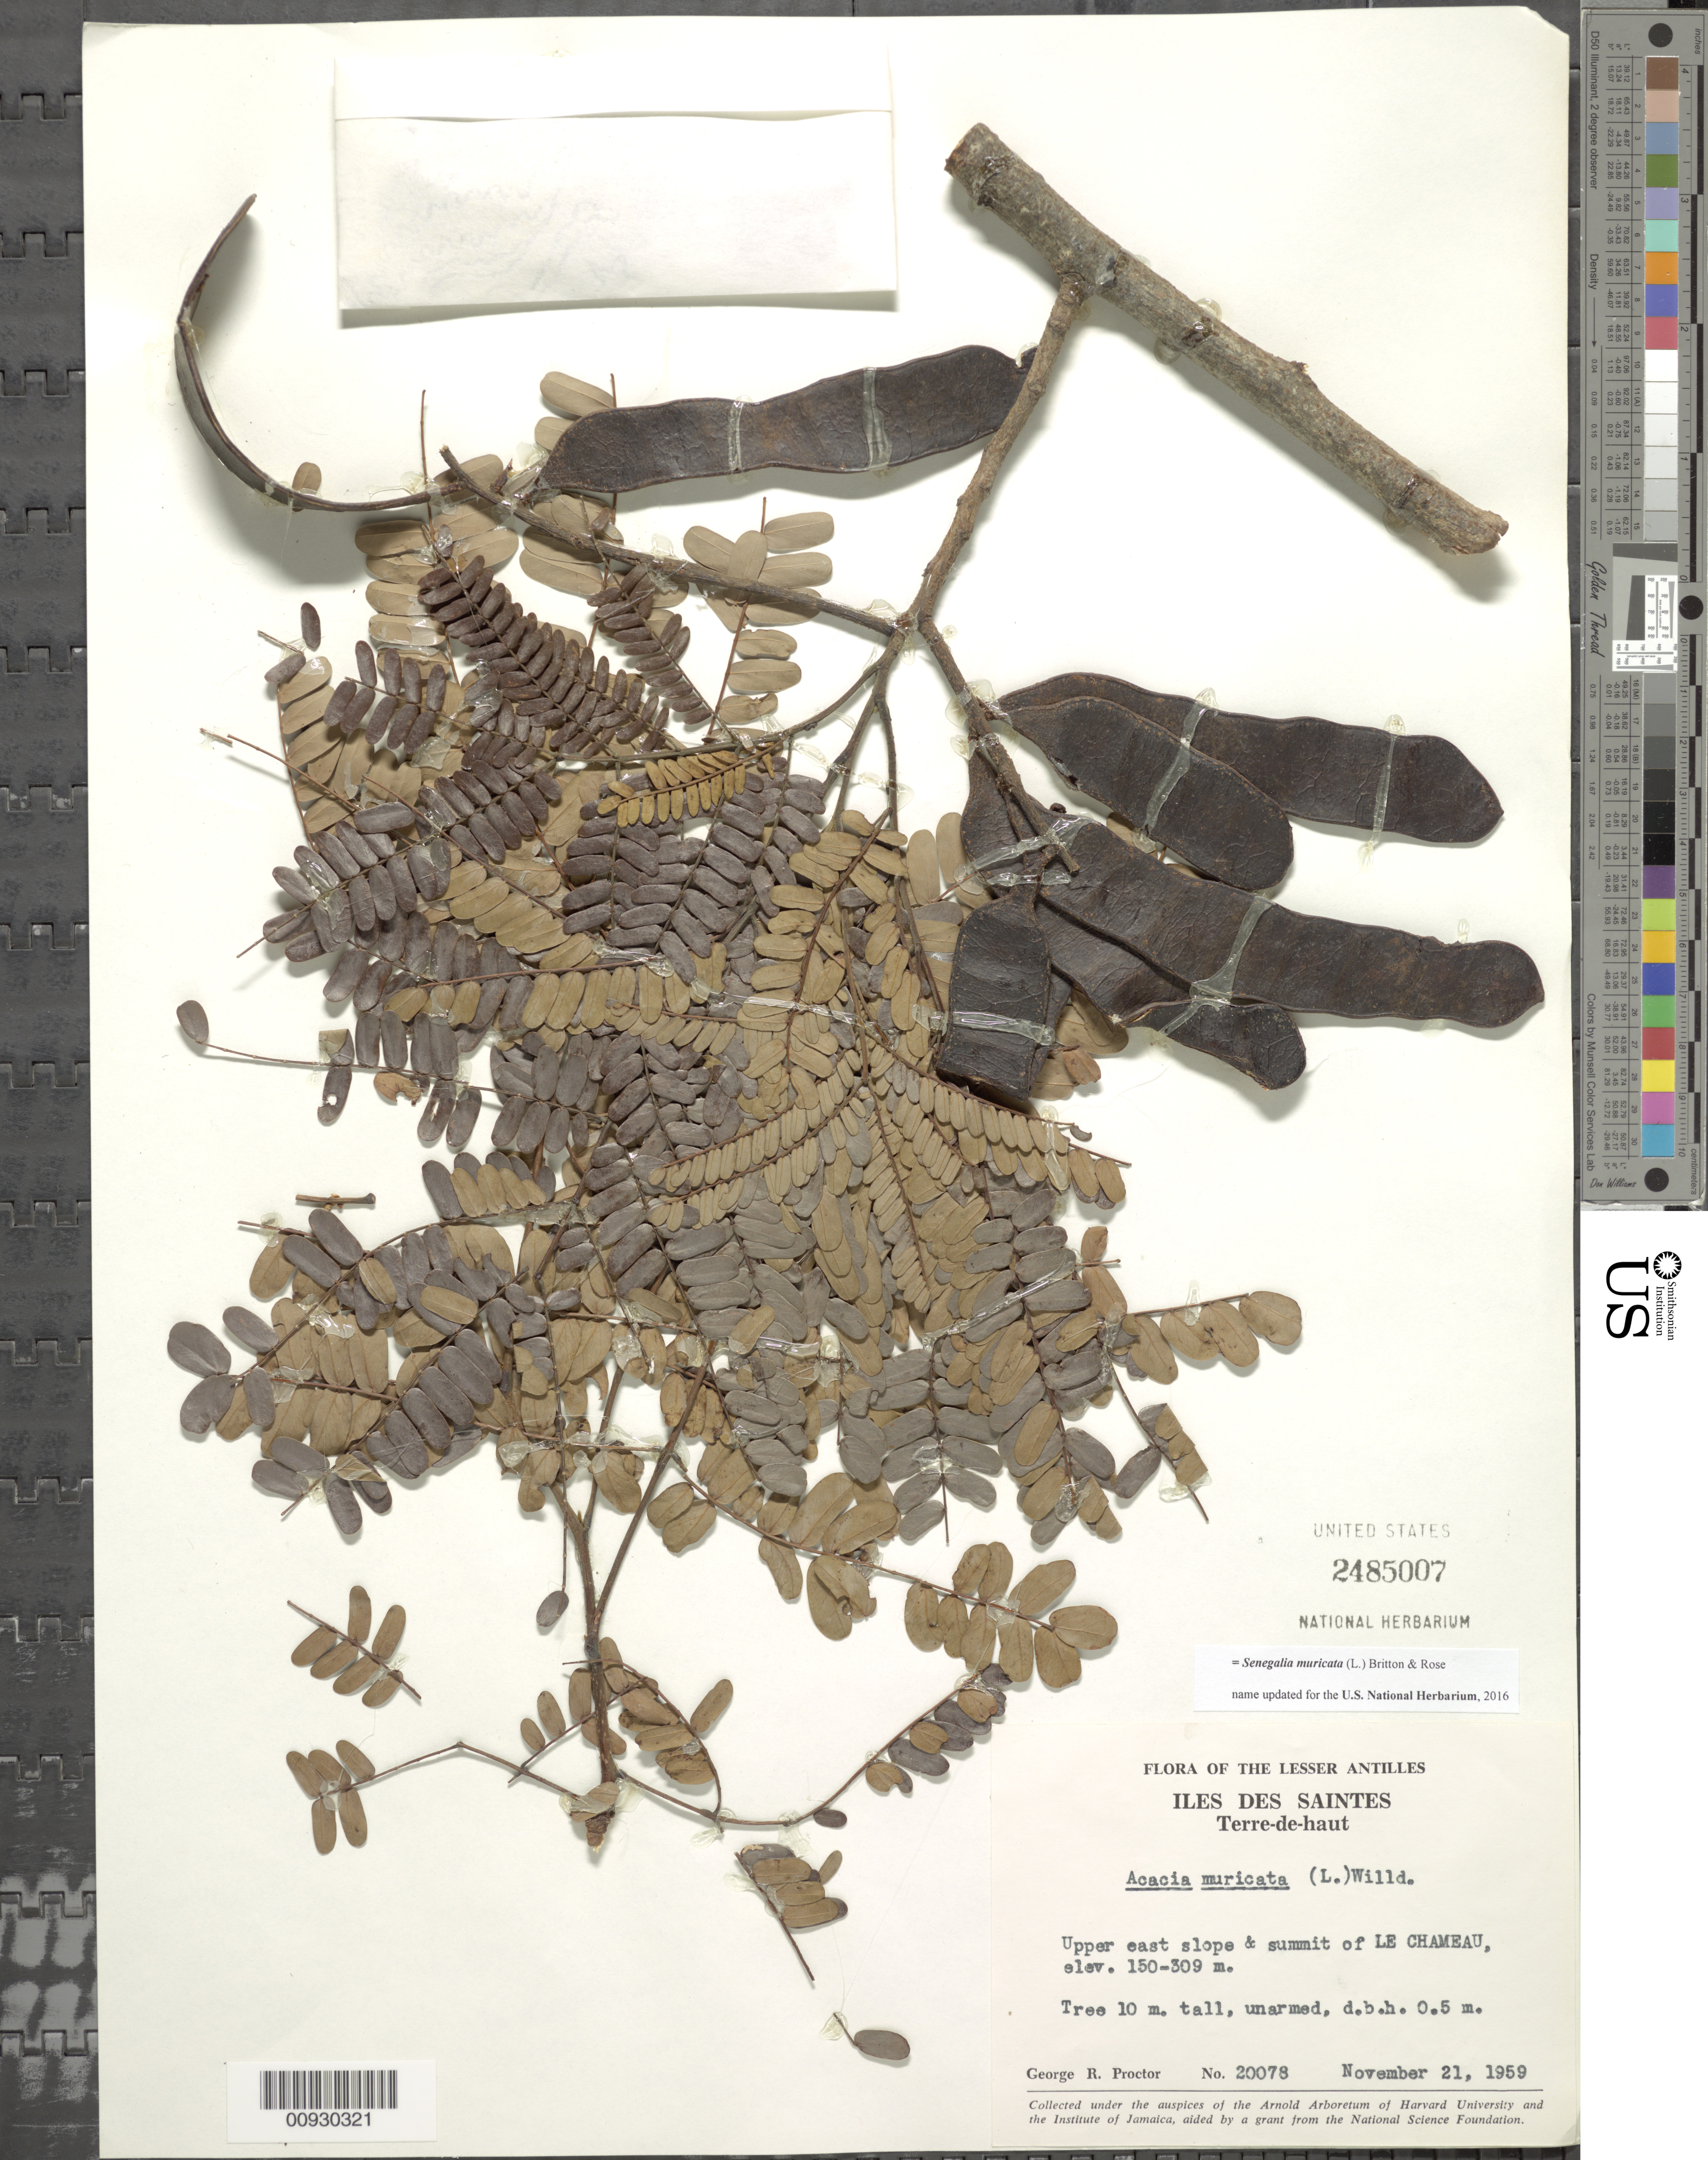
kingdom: Plantae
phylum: Tracheophyta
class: Magnoliopsida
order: Fabales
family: Fabaceae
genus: Parasenegalia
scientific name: Parasenegalia muricata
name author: (L.) Seigler & Ebinger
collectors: G. R. Proctor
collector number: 20078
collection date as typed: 21 Nov 1959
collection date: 1959-11-21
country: Guadeloupe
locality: Iles des Saintes: terre de haut upper east slope and summit of Le Chameau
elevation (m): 105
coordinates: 0 N, 0 E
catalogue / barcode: US 2485007